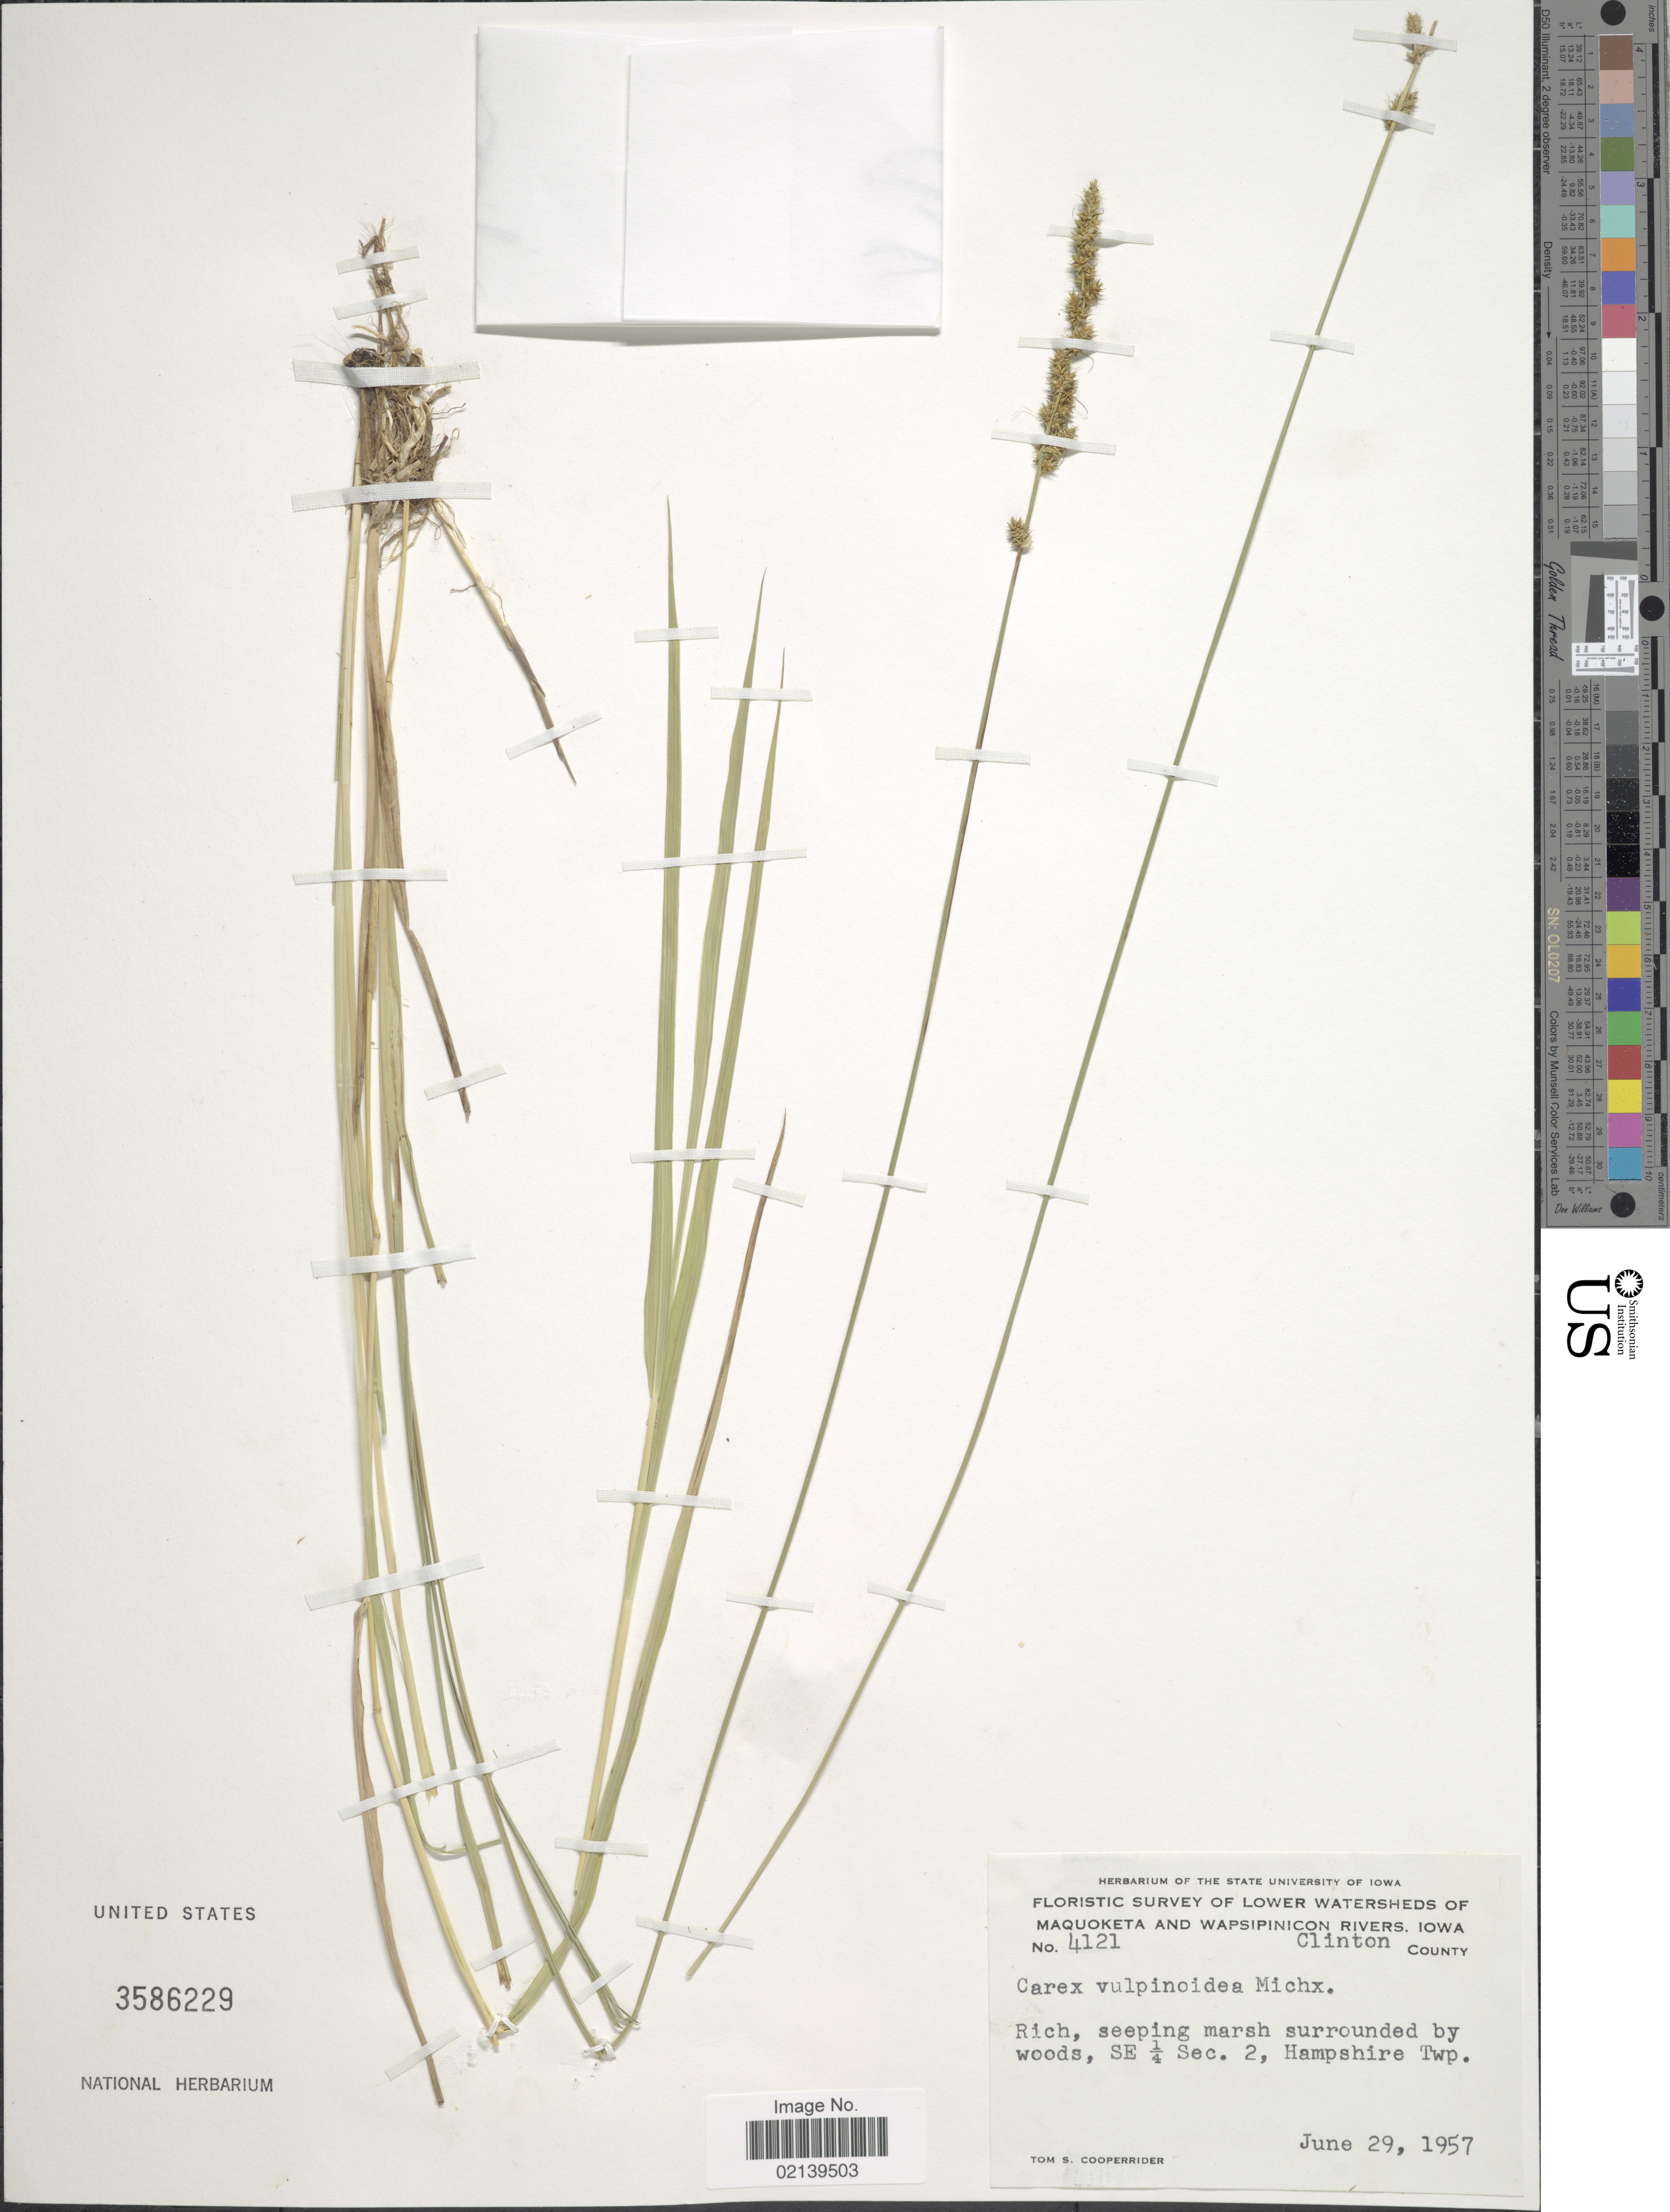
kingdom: Plantae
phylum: Tracheophyta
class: Liliopsida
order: Poales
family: Cyperaceae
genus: Carex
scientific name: Carex vulpinoidea Michx.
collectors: T. S. Cooperrider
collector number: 4121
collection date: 1957-06-29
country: United States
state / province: Iowa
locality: Lower Watersheds of Maquoketa and Wapsipinicon Rivers, Iowa. Clinton County, SE ¼ Sec. 2, Hampshire Twp.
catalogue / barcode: US 3586229